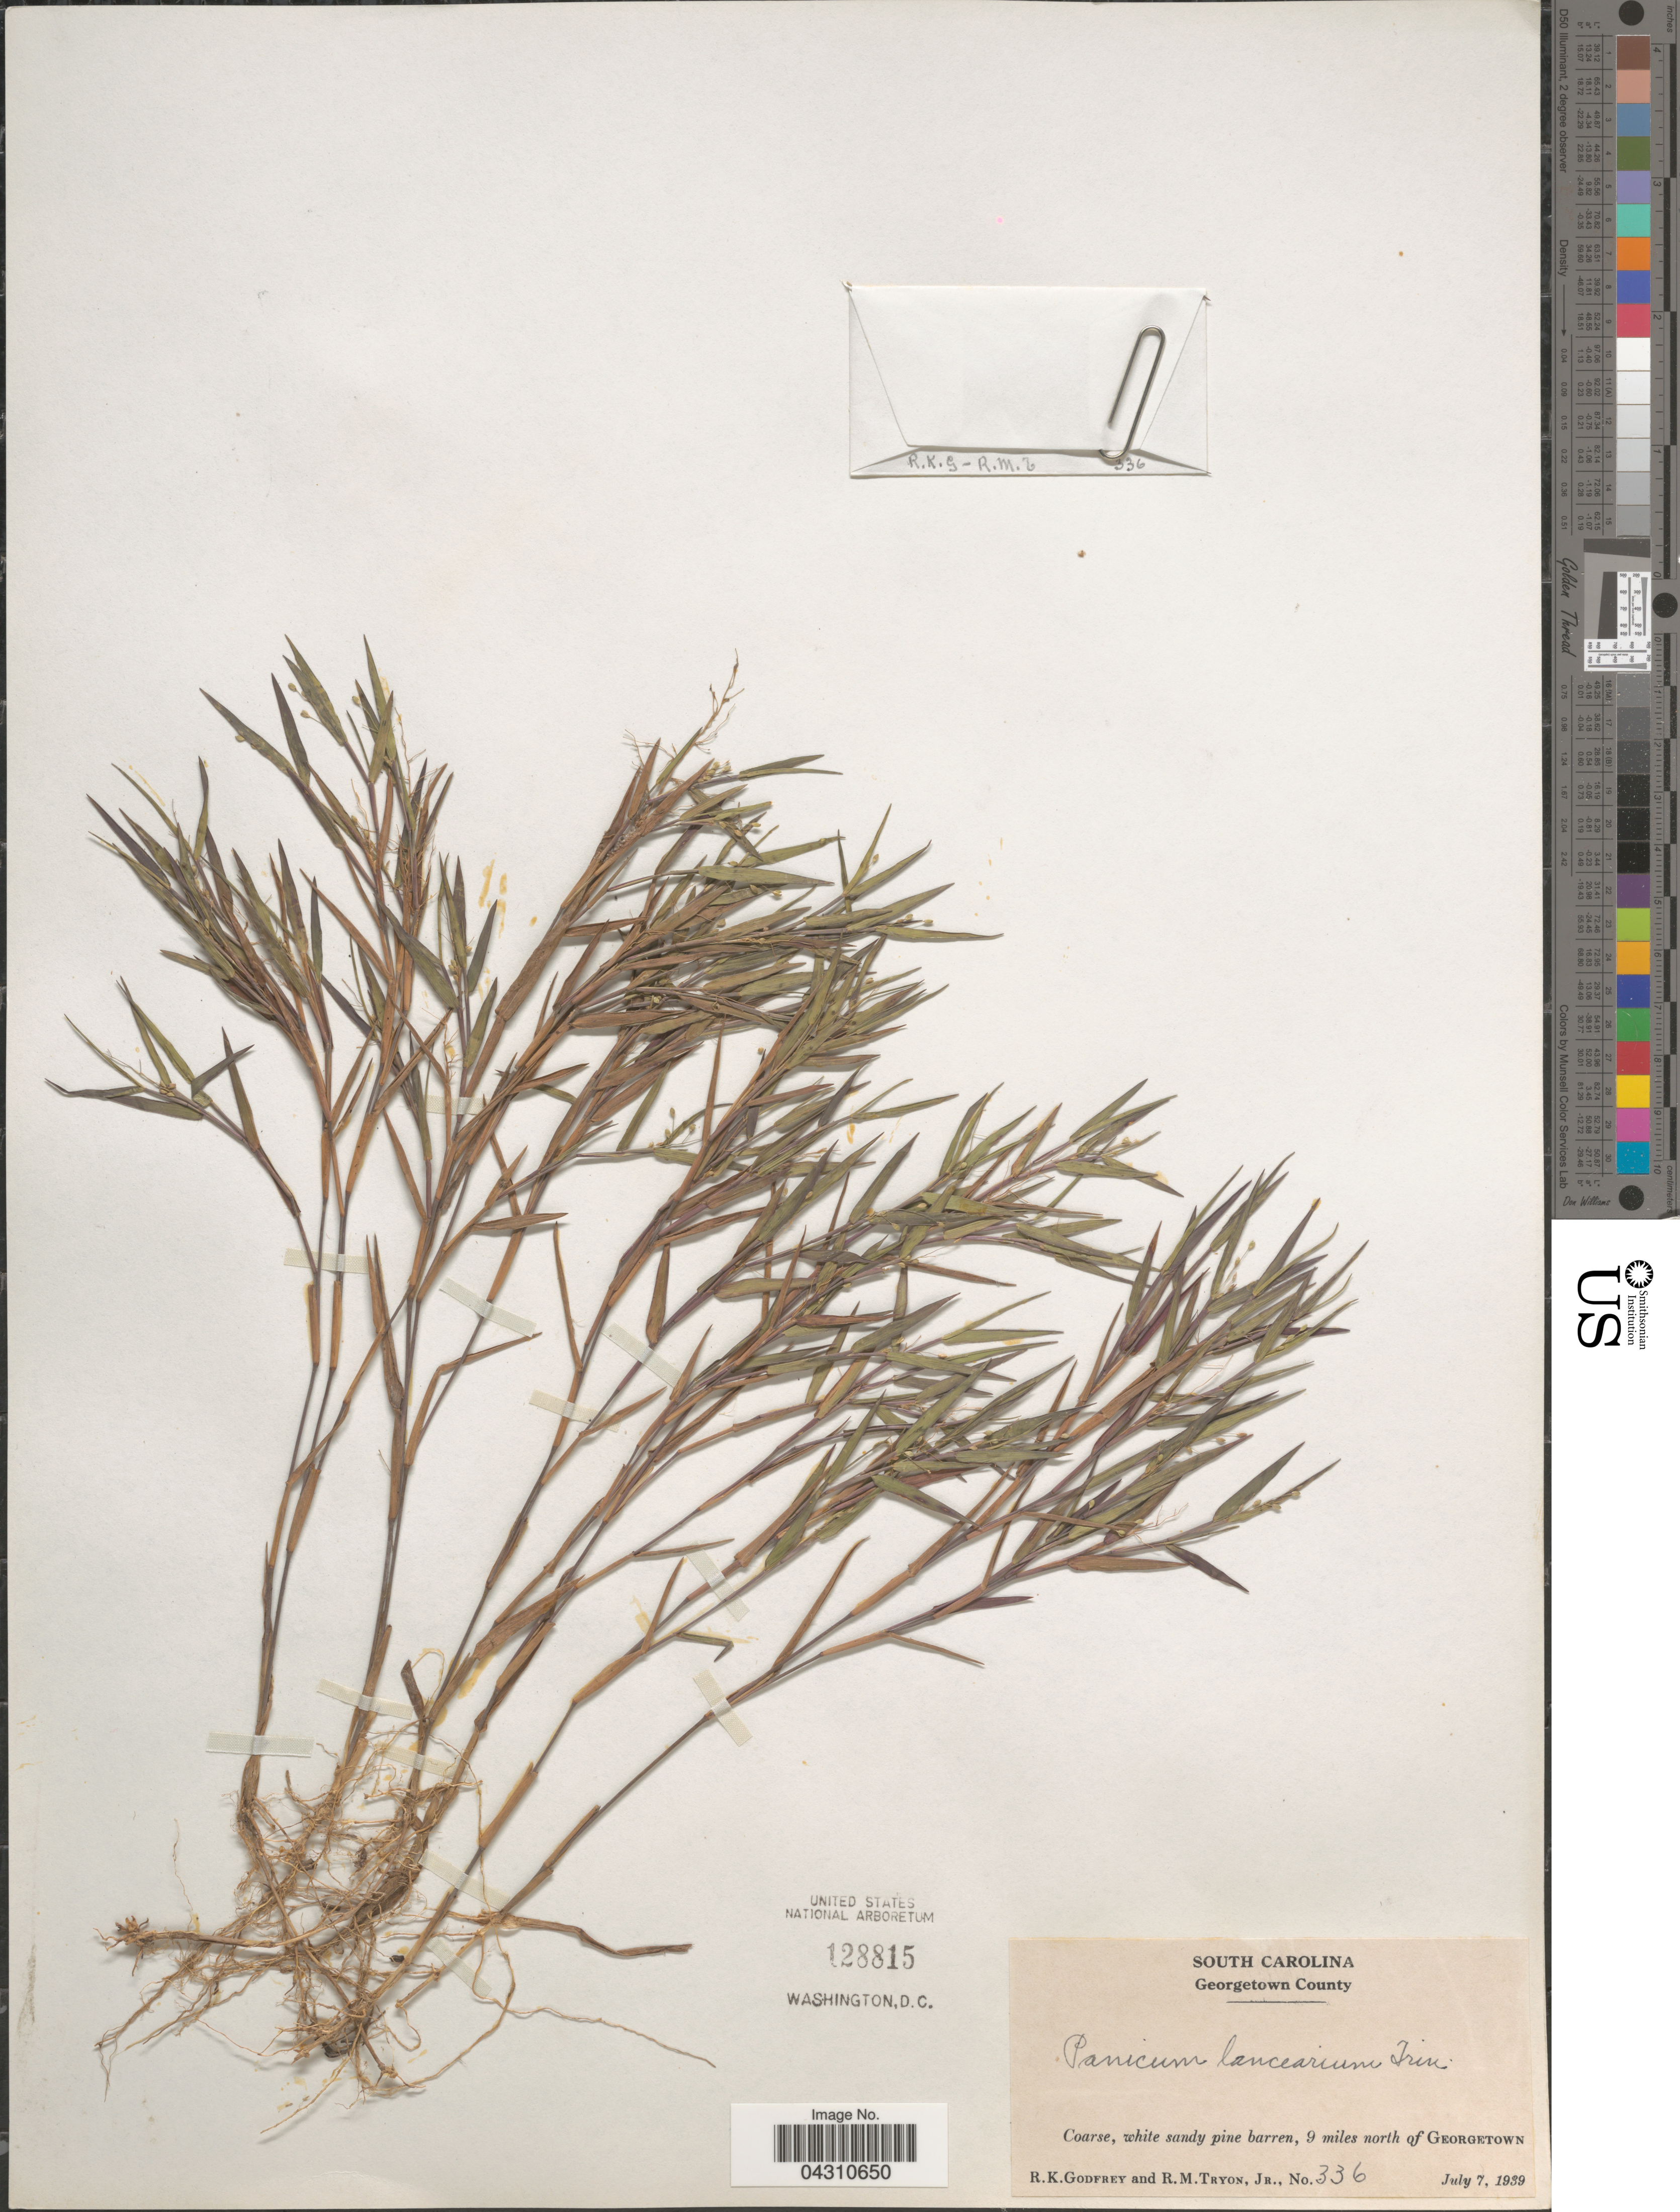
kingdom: Plantae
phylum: Tracheophyta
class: Liliopsida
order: Poales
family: Poaceae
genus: Dichanthelium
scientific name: Dichanthelium portoricense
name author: (Desv. ex Ham.) B.F. Hansen & Wunderlin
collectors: R. K. Godfrey & R. Tryon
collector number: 336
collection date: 1939-07-07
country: United States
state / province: South Carolina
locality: Georgetown County. Coarse, white sandy pine barren, 9 miles north of Georgetown.